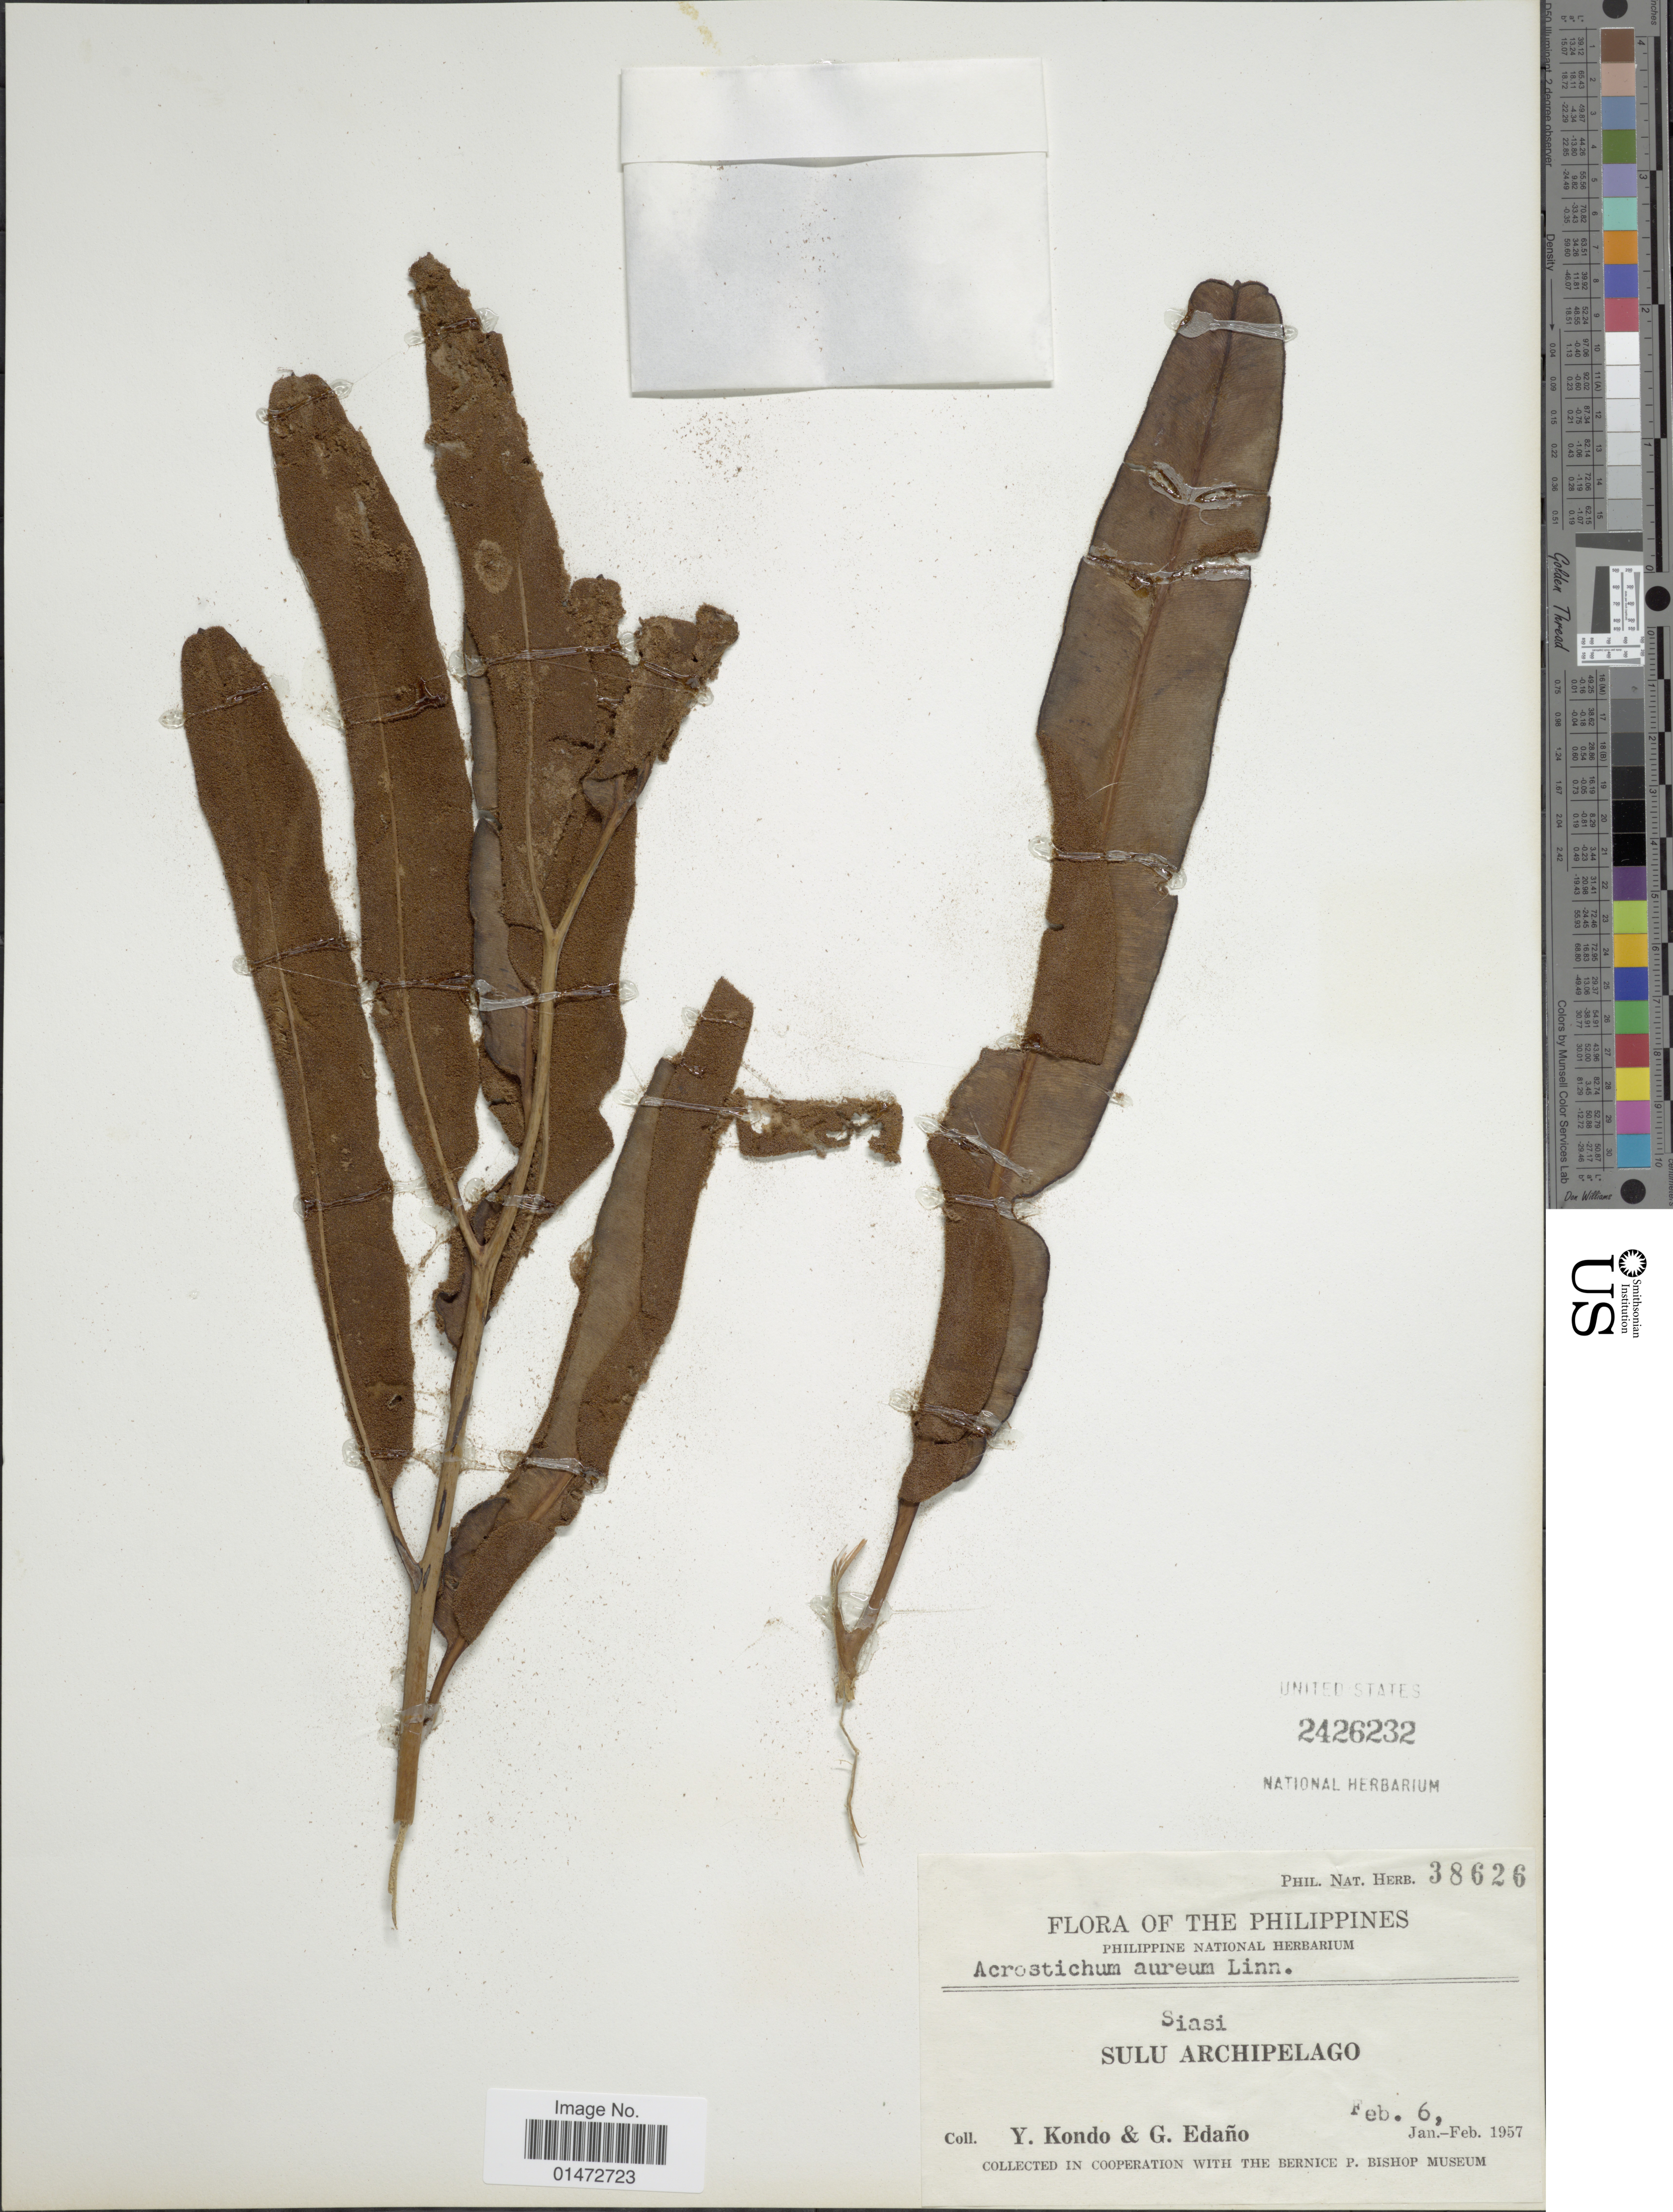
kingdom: Plantae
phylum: Tracheophyta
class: Polypodiopsida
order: Polypodiales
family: Pteridaceae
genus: Acrostichum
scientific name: Acrostichum aureum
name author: L.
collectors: Y. Kondo & G. Edaño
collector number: Phil. Nat. Herb. 38626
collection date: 1957-02-06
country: Philippines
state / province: Muslim Mindanao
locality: Siasi, Sulu Archipelago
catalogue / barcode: US 2426232